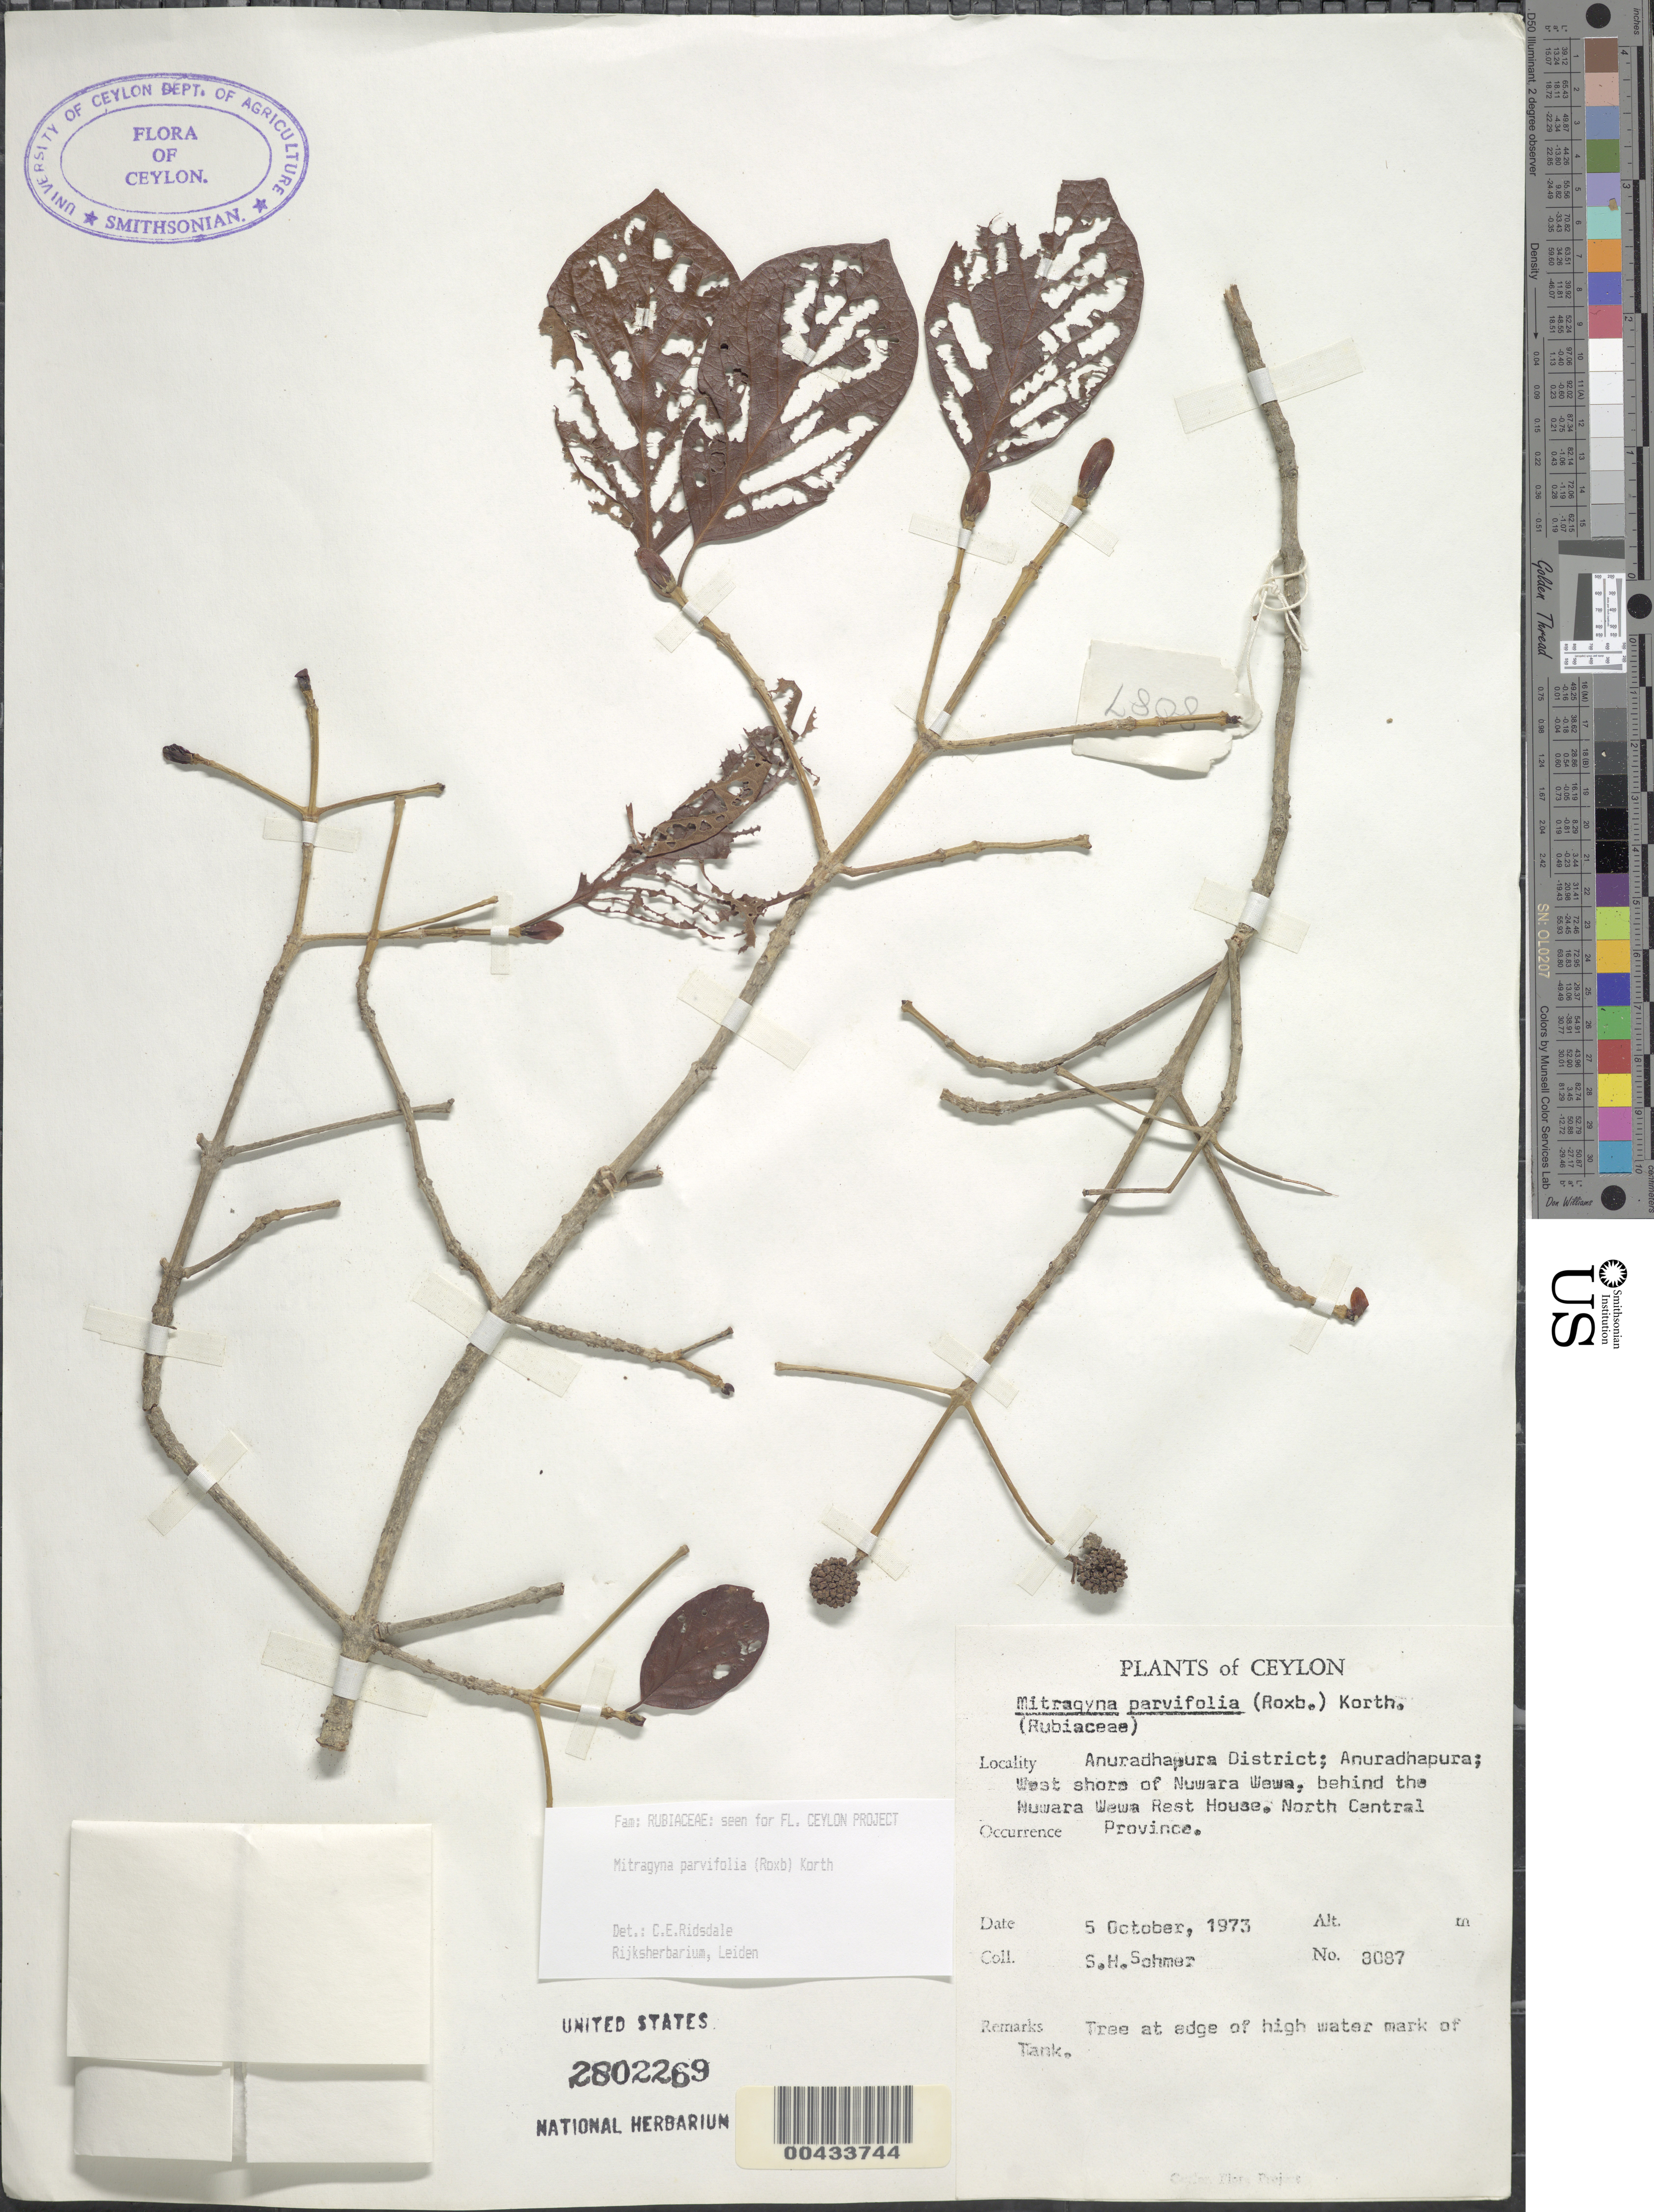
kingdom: Plantae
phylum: Tracheophyta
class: Magnoliopsida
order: Gentianales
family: Rubiaceae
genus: Mitragyna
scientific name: Mitragyna parvifolia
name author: (Roxb.) Korth.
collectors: S. H. Sohmer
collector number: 8087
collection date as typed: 05 Oct 1973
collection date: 1973-10-05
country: Sri Lanka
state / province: North Central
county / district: Anuradhapura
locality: Anuradhapura, W shore of Nuwara Wewa, behind the Nuwara Wewa Rest House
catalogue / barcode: US 2802269